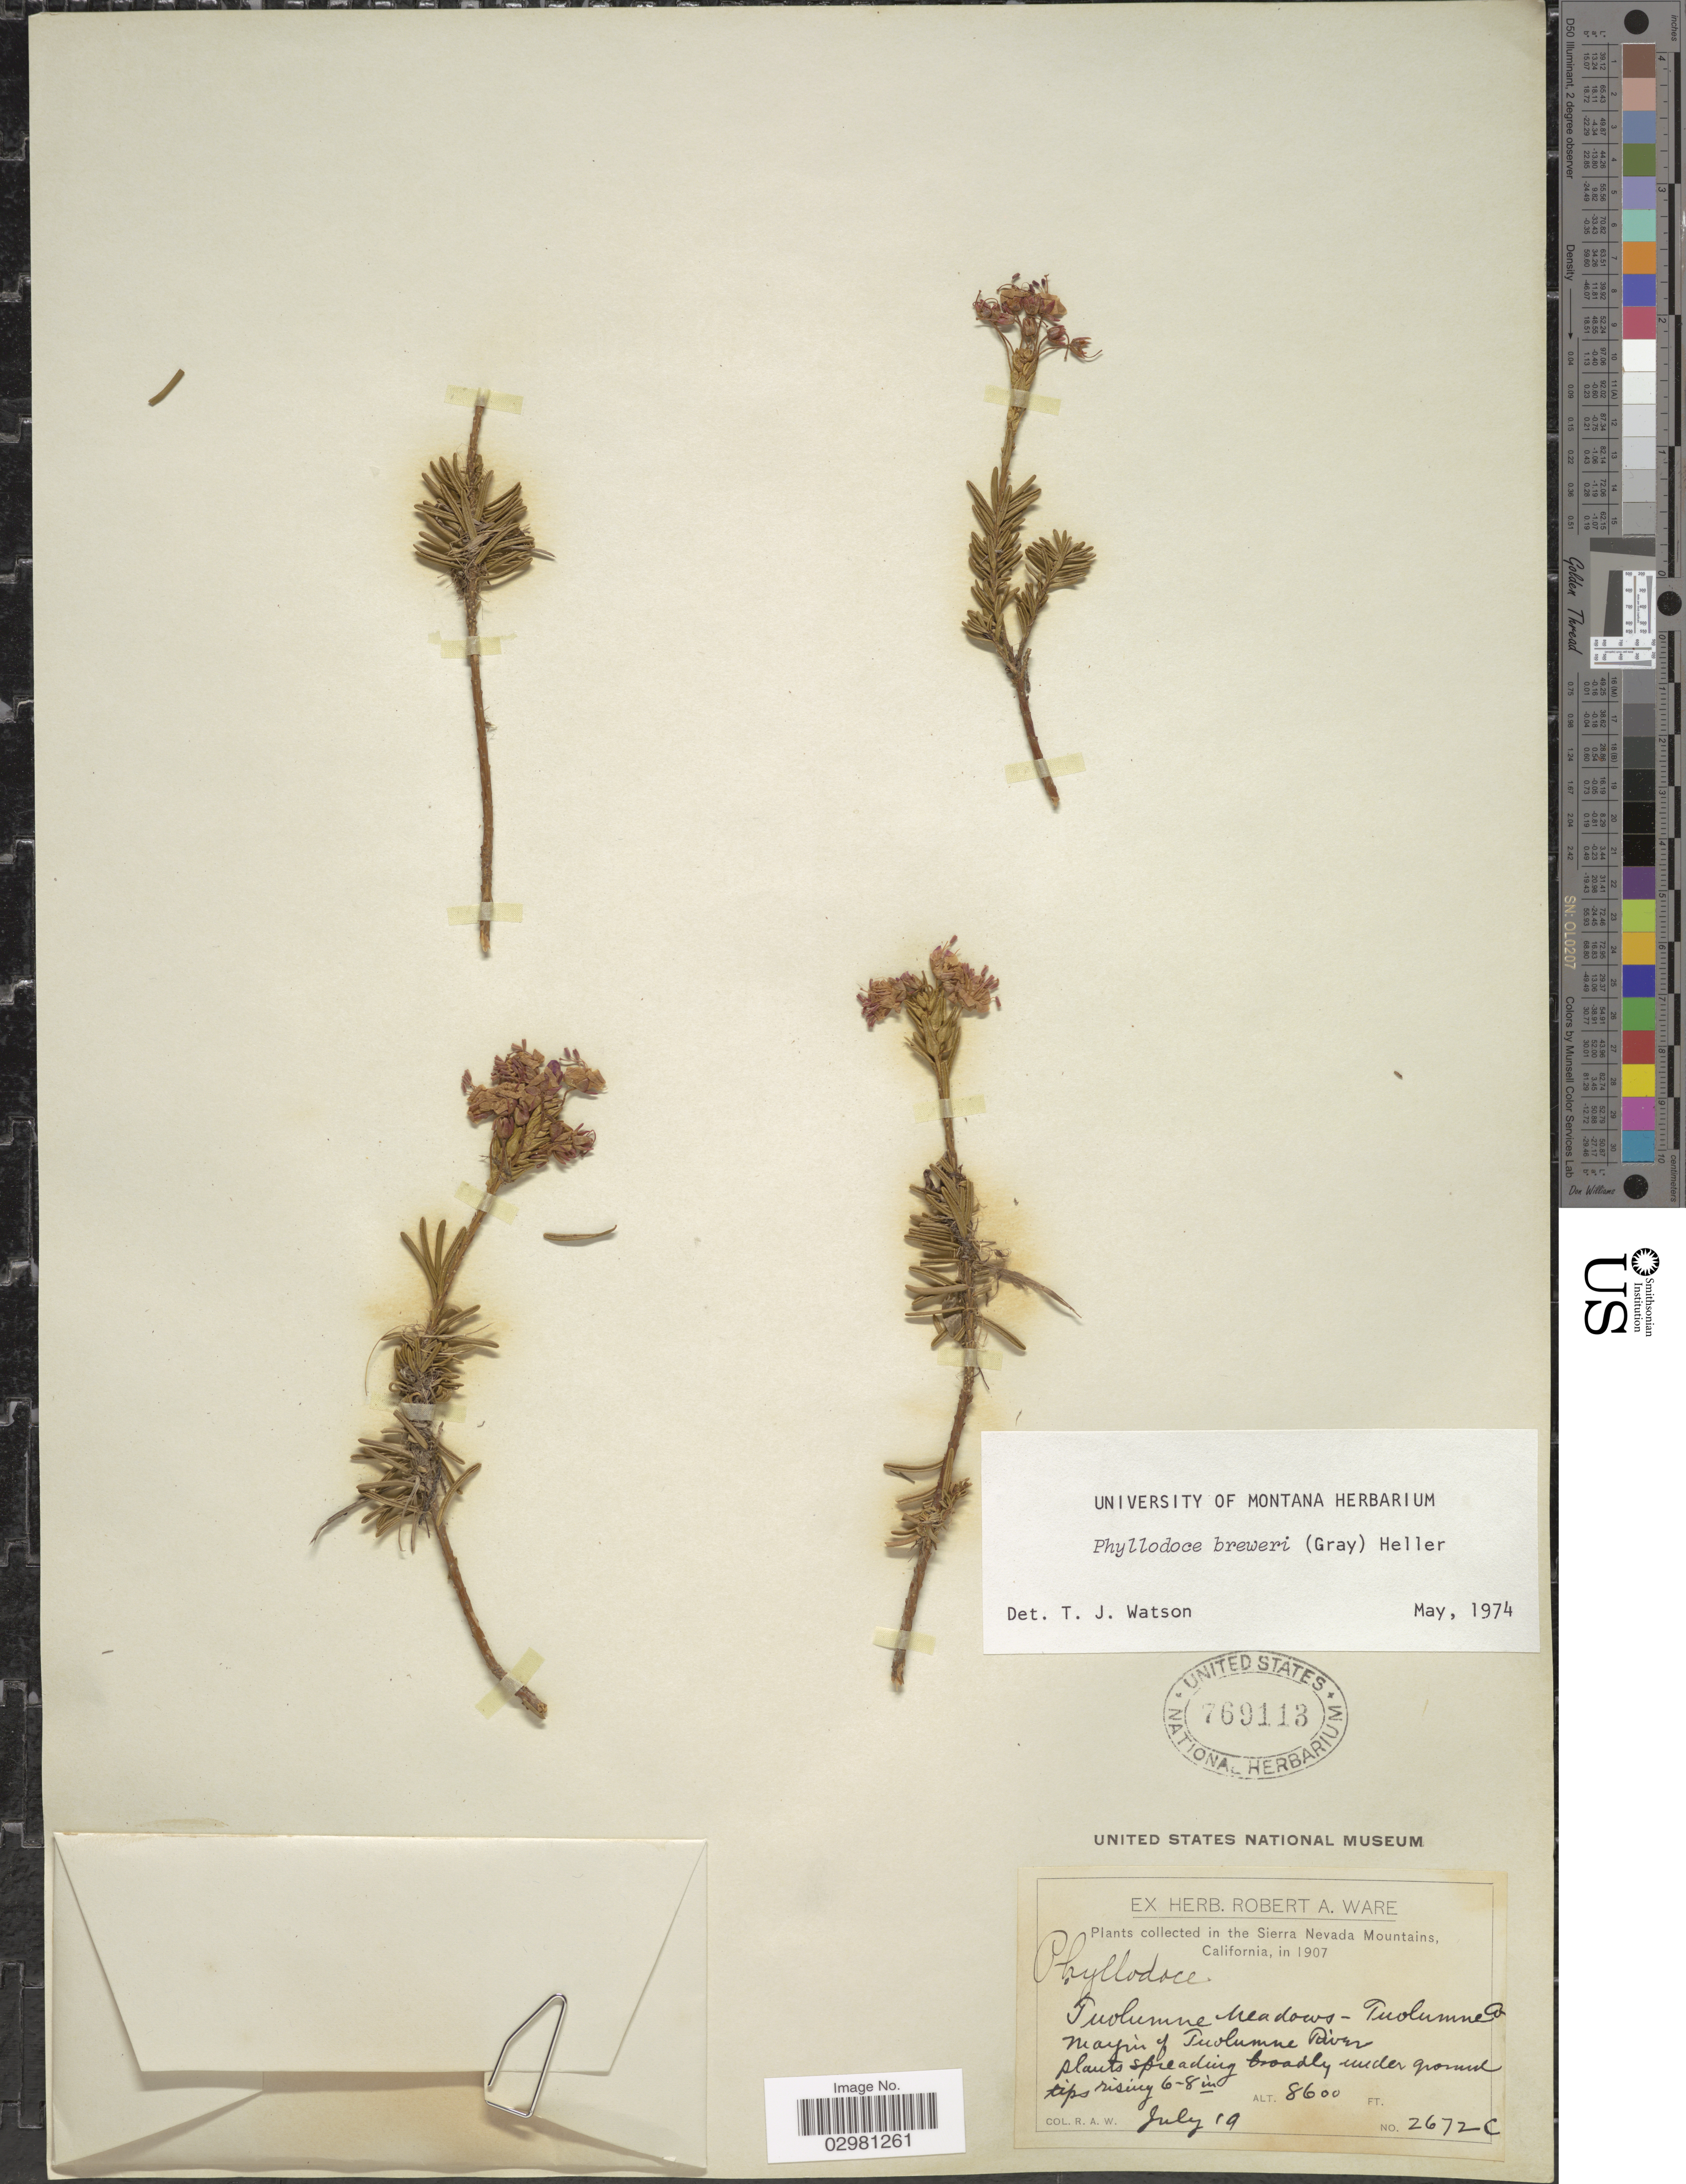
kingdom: Plantae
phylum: Tracheophyta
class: Magnoliopsida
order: Ericales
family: Ericaceae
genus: Phyllodoce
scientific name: Phyllodoce breweri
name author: (A. Gray) A. Heller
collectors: R. Ware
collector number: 2672C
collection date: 1907-07-19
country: United States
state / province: California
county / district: Tuolumne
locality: In the Sierra Nevada Mountains, Tuolumne Meadows - Tuolumne Co, margin of Tuolumne River.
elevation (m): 2621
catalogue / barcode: US 769113